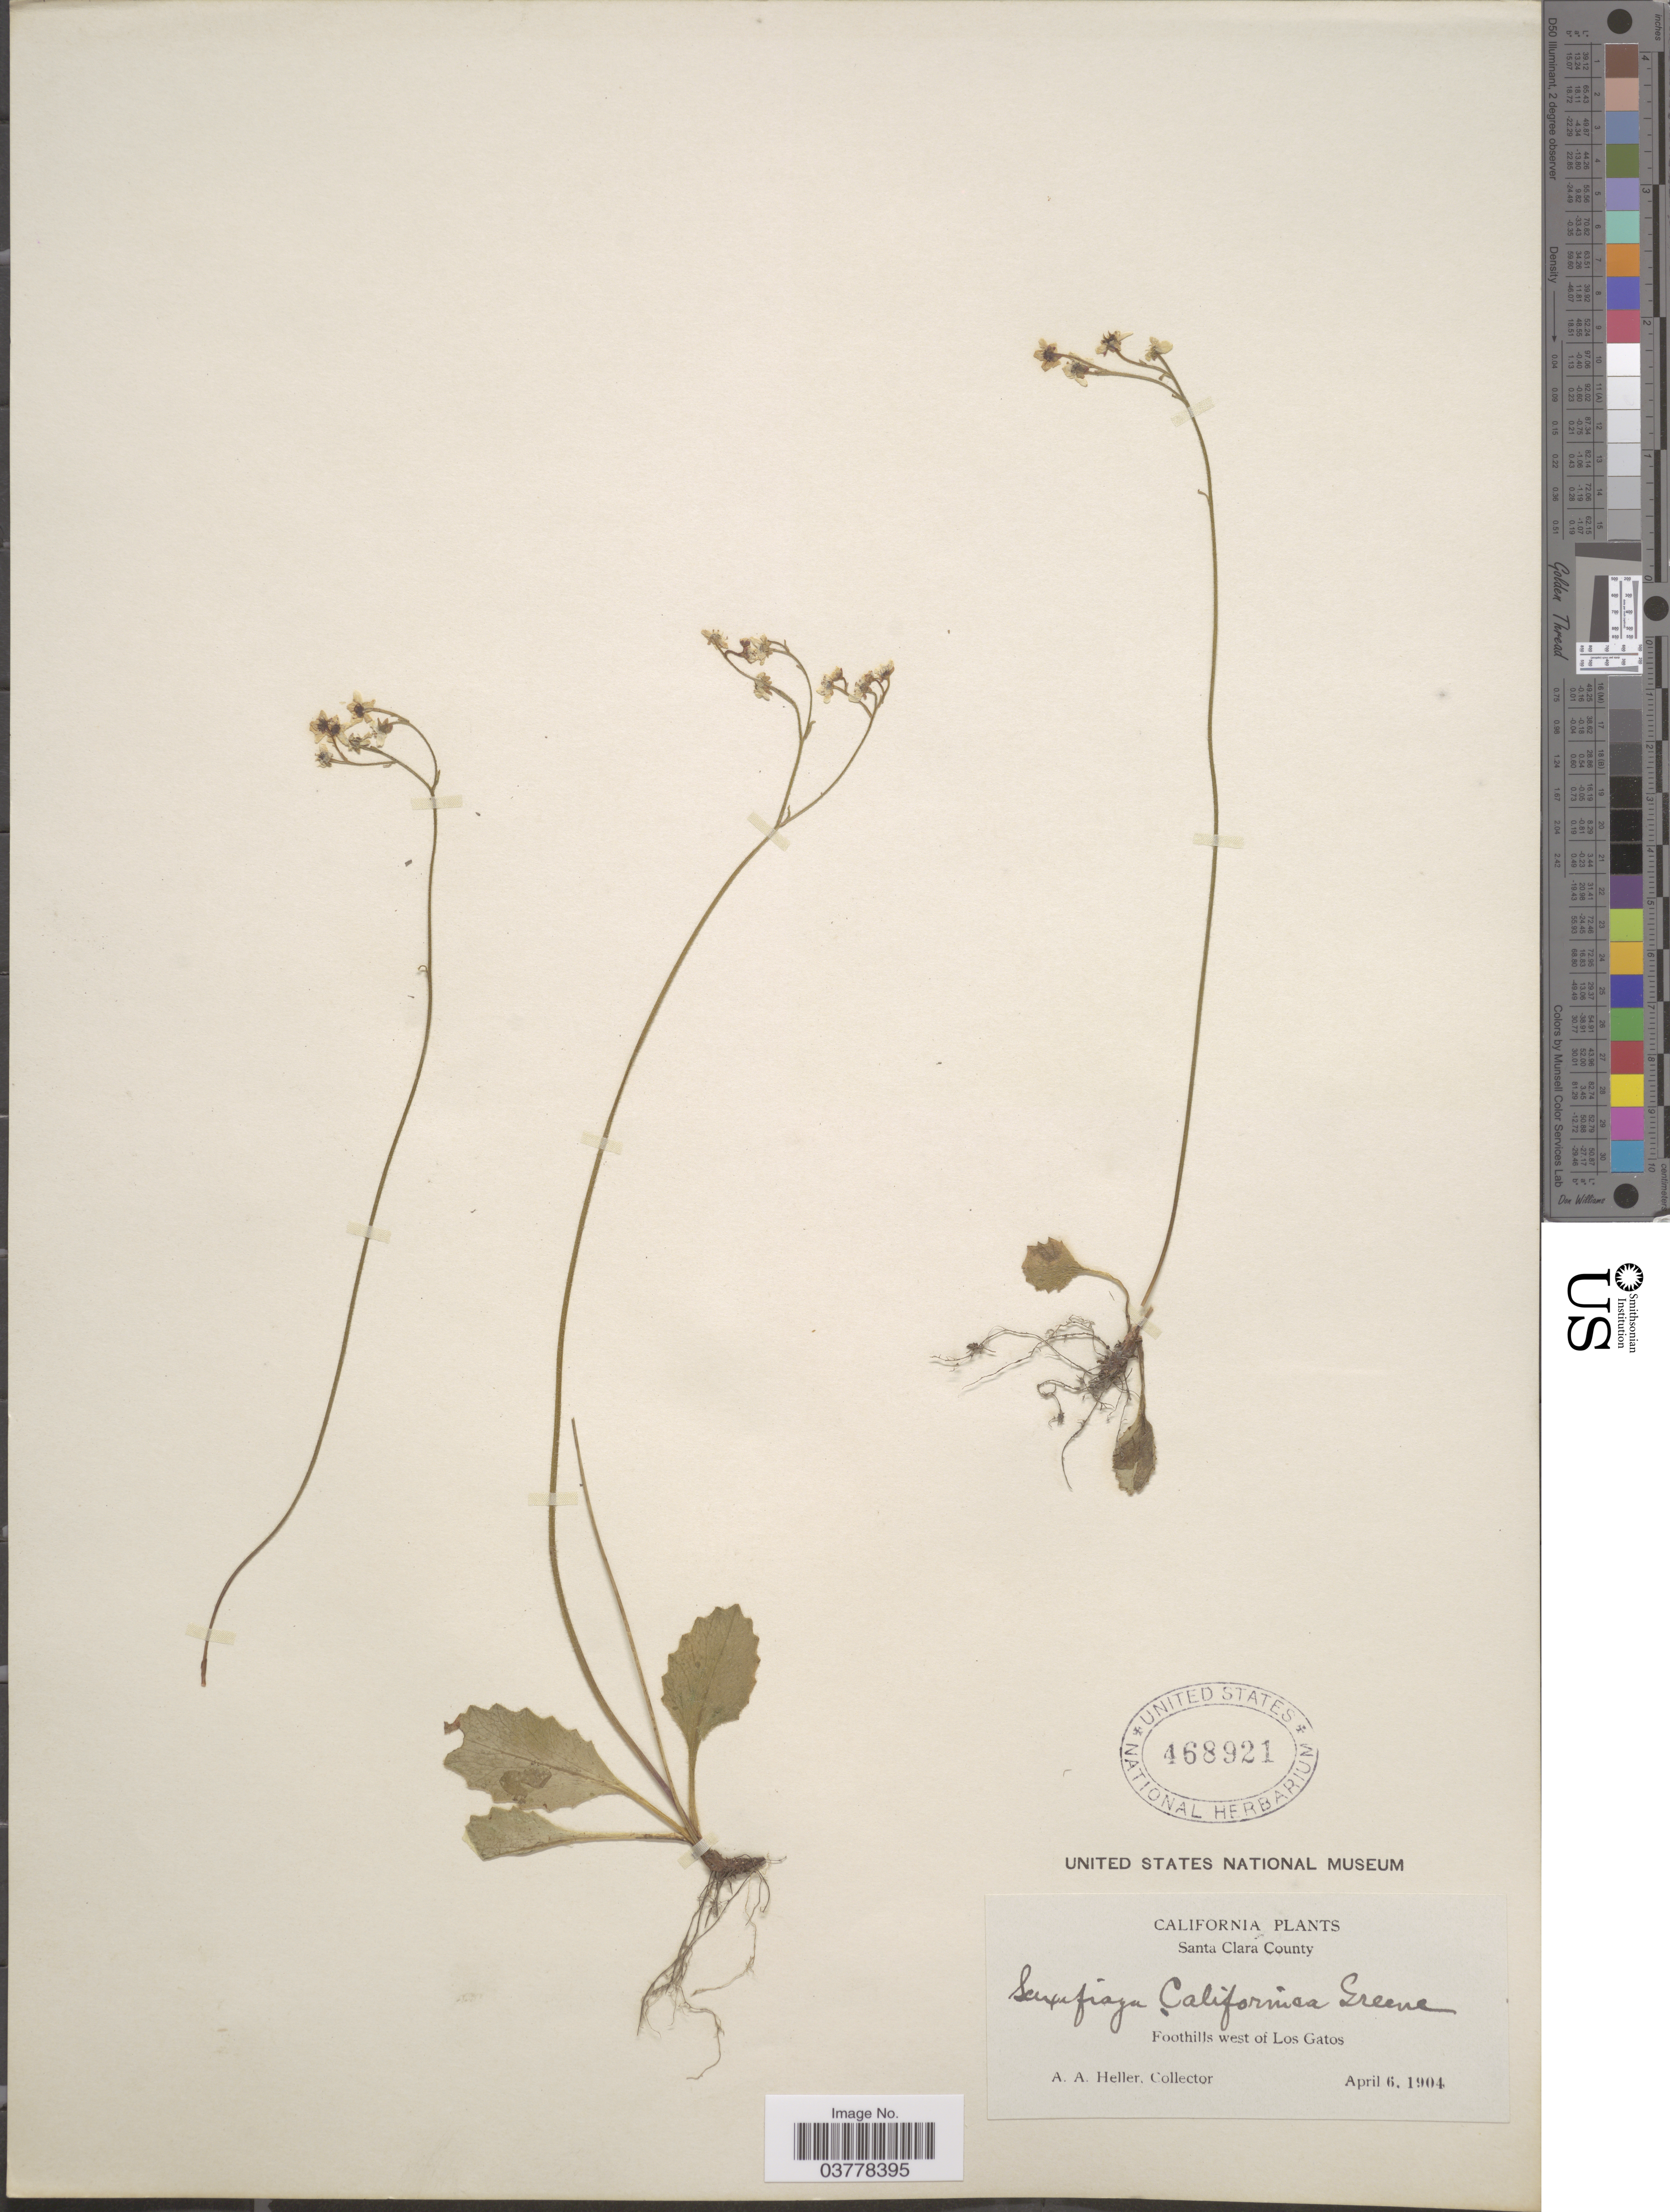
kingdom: Plantae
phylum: Tracheophyta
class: Magnoliopsida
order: Saxifragales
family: Saxifragaceae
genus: Micranthes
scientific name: Micranthes californica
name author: (Greene) Small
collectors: A. A. Heller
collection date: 1904-04-06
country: United States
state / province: California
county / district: Santa Clara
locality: Santa Clara County. Foothills west of Los Gatos.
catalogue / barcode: US 468921